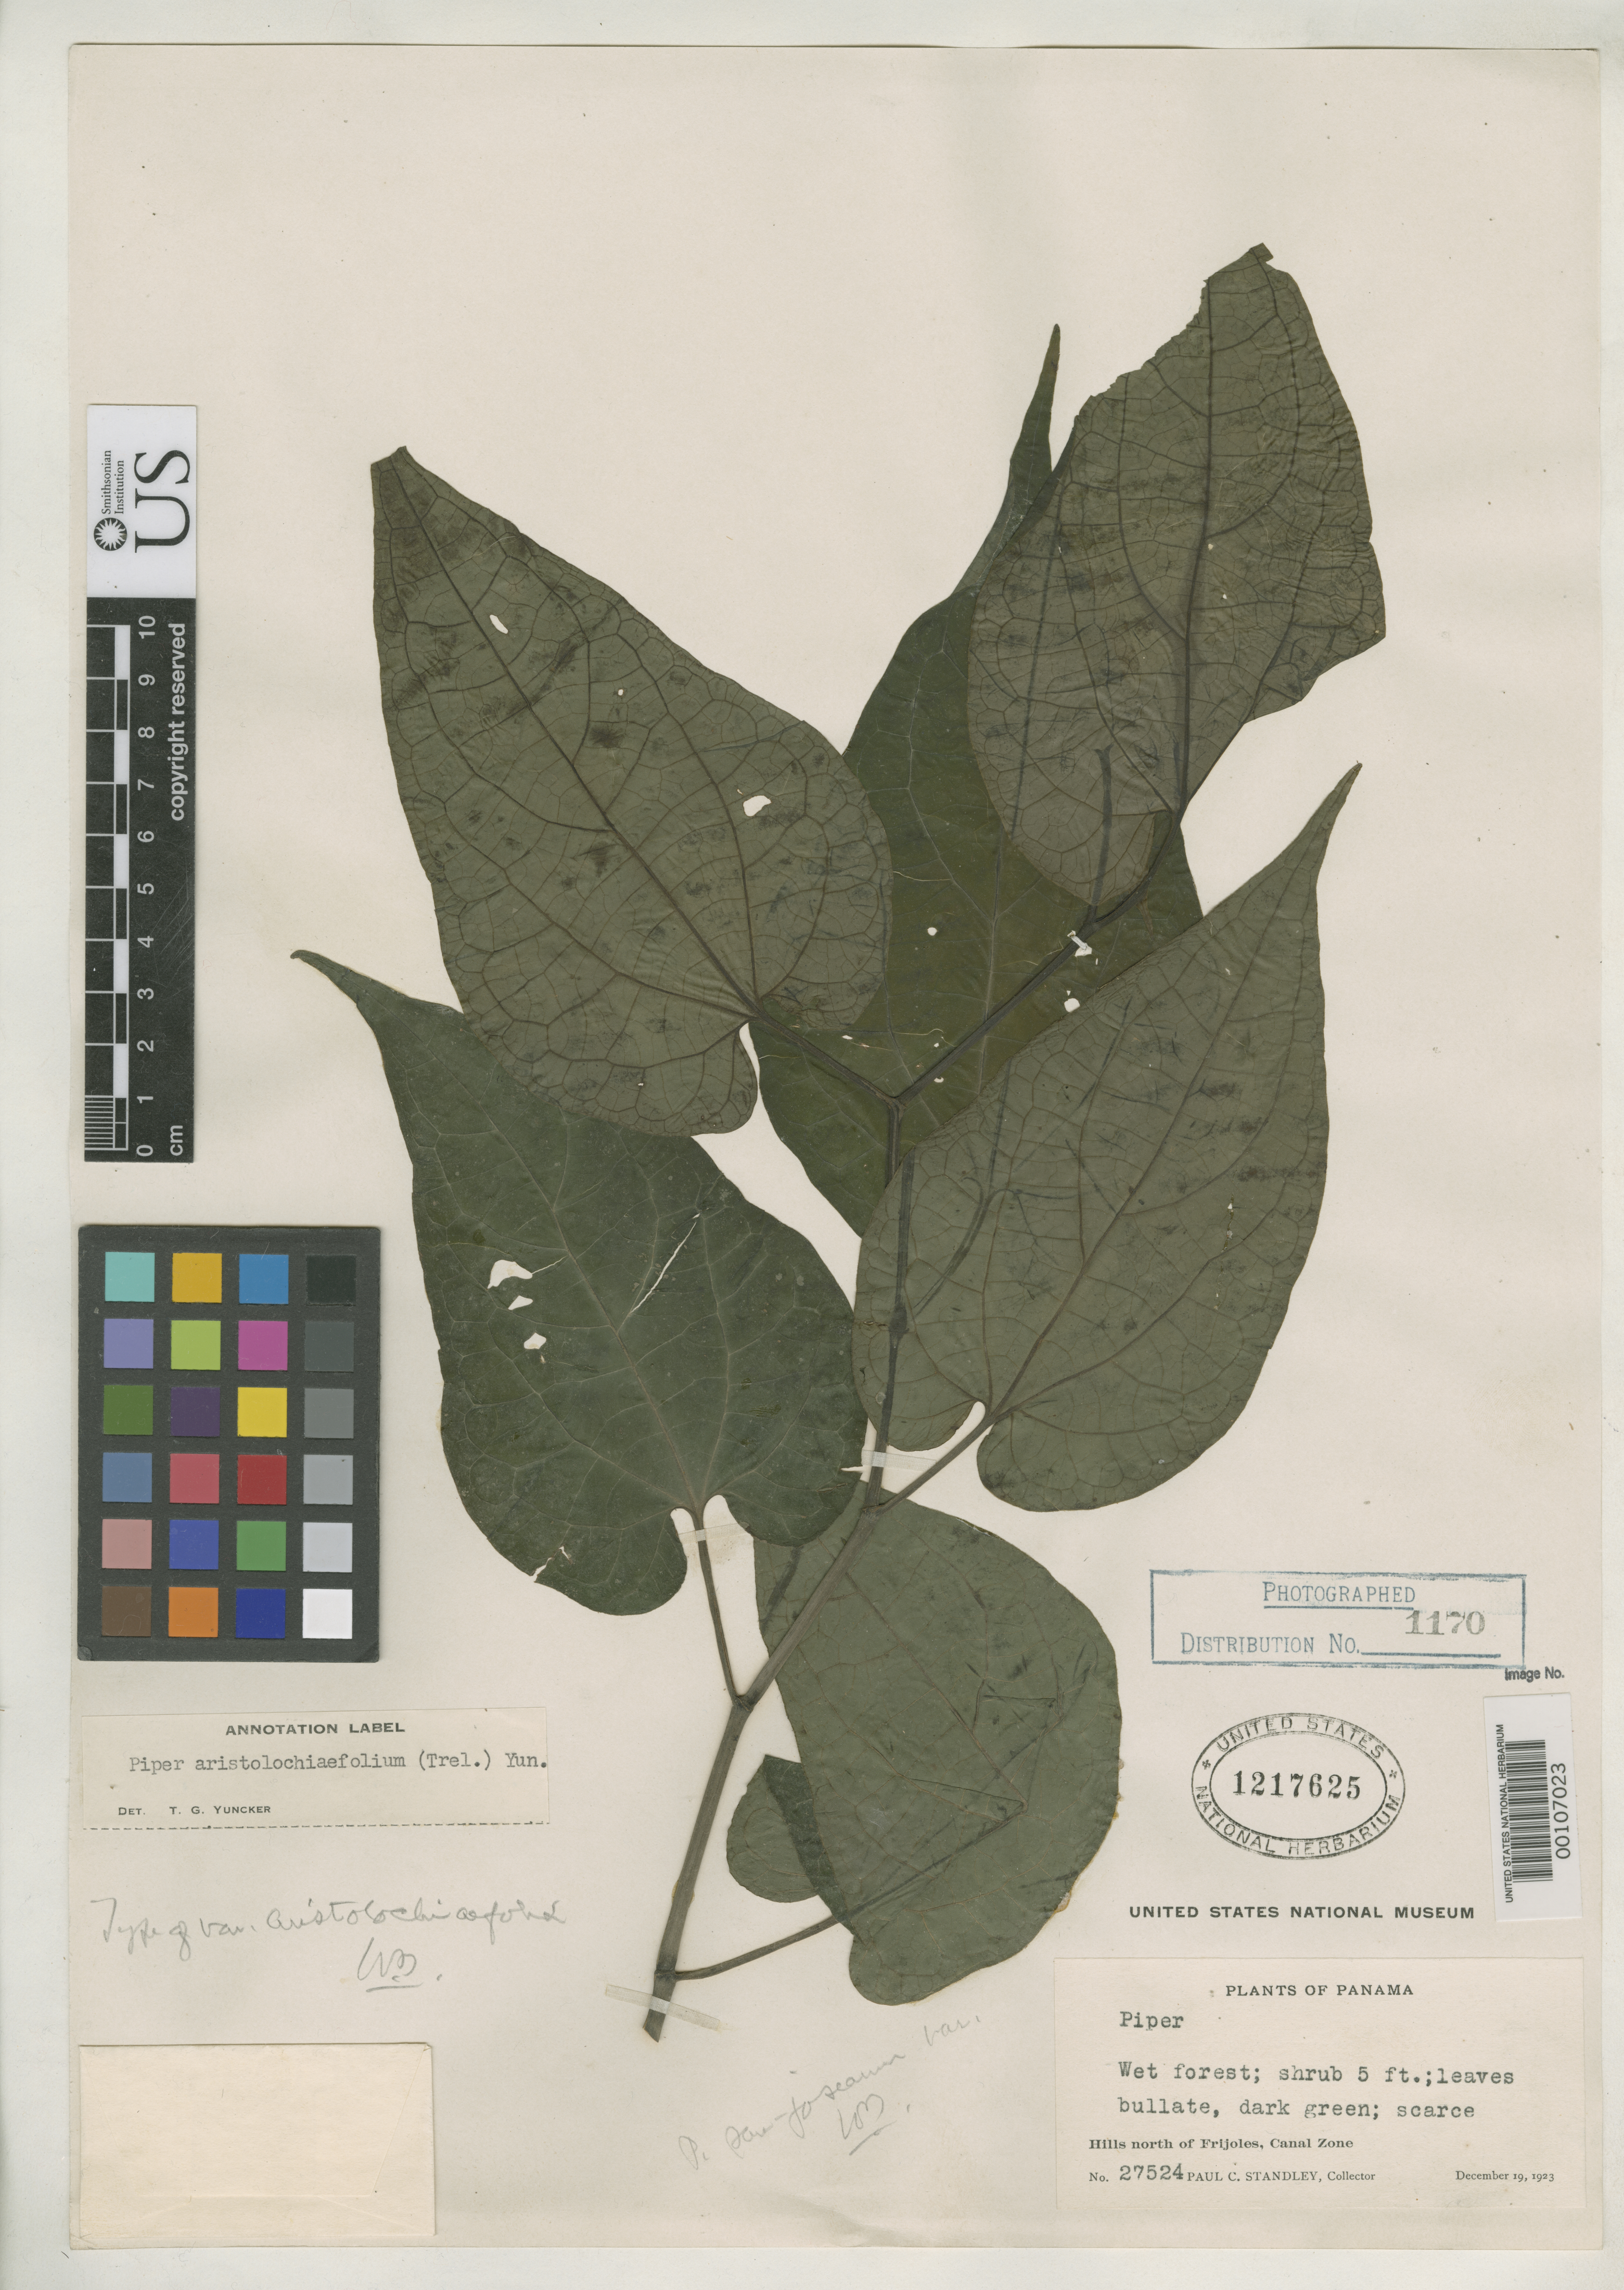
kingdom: Plantae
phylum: Tracheophyta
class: Magnoliopsida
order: Piperales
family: Piperaceae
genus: Piper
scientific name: Piper san-joseanum var. aristolochiaefolium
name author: Trel.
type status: Holotype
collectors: P. C. Standley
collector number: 27524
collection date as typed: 19 Dec 1923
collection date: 1923-12-19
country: Panama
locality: N of Frijoles.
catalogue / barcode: US 1217625